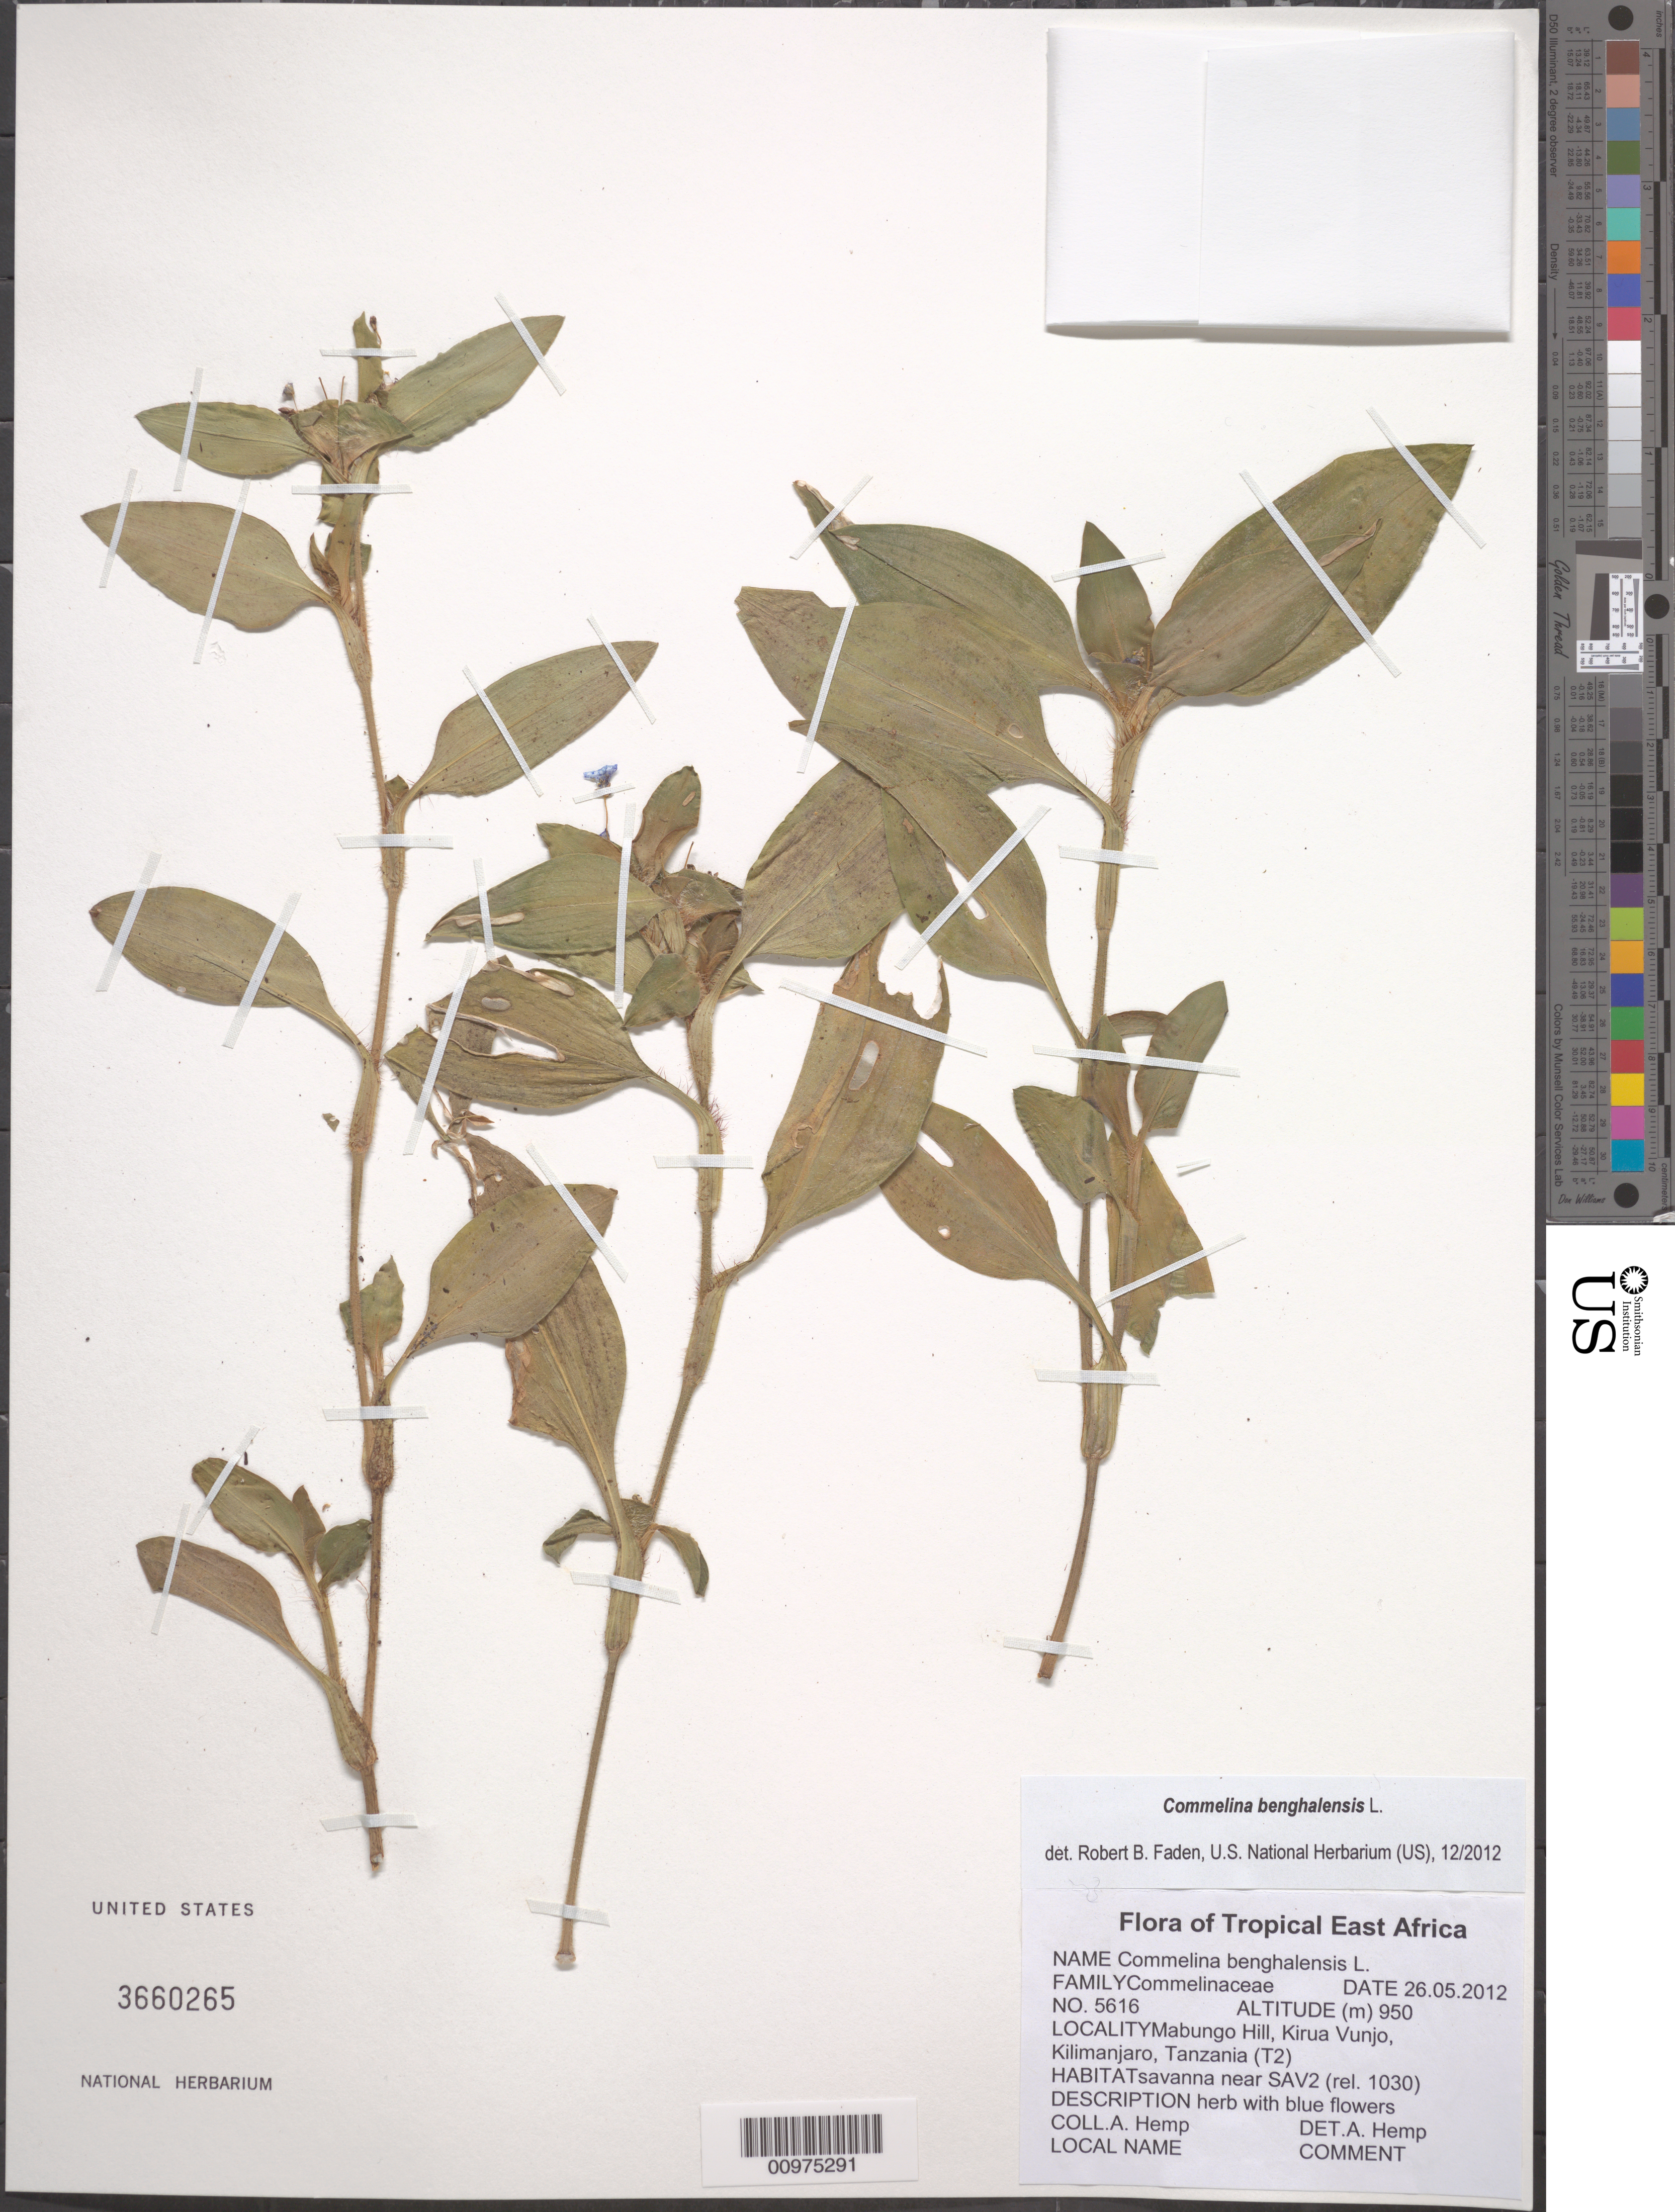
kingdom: Plantae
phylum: Tracheophyta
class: Liliopsida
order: Commelinales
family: Commelinaceae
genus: Commelina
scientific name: Commelina benghalensis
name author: L.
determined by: Faden, Robert B., (US), Smithsonian Institution - National Museum of Natural History (UNITED STATES)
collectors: A. Hemp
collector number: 5616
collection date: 2012-05-26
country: Tanzania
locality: Mabungo Hill, Kirua Vunjo, Kilimanjaro (T2)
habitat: savanna near SAV2 (rel. 1030)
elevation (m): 950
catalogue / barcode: US 3660265